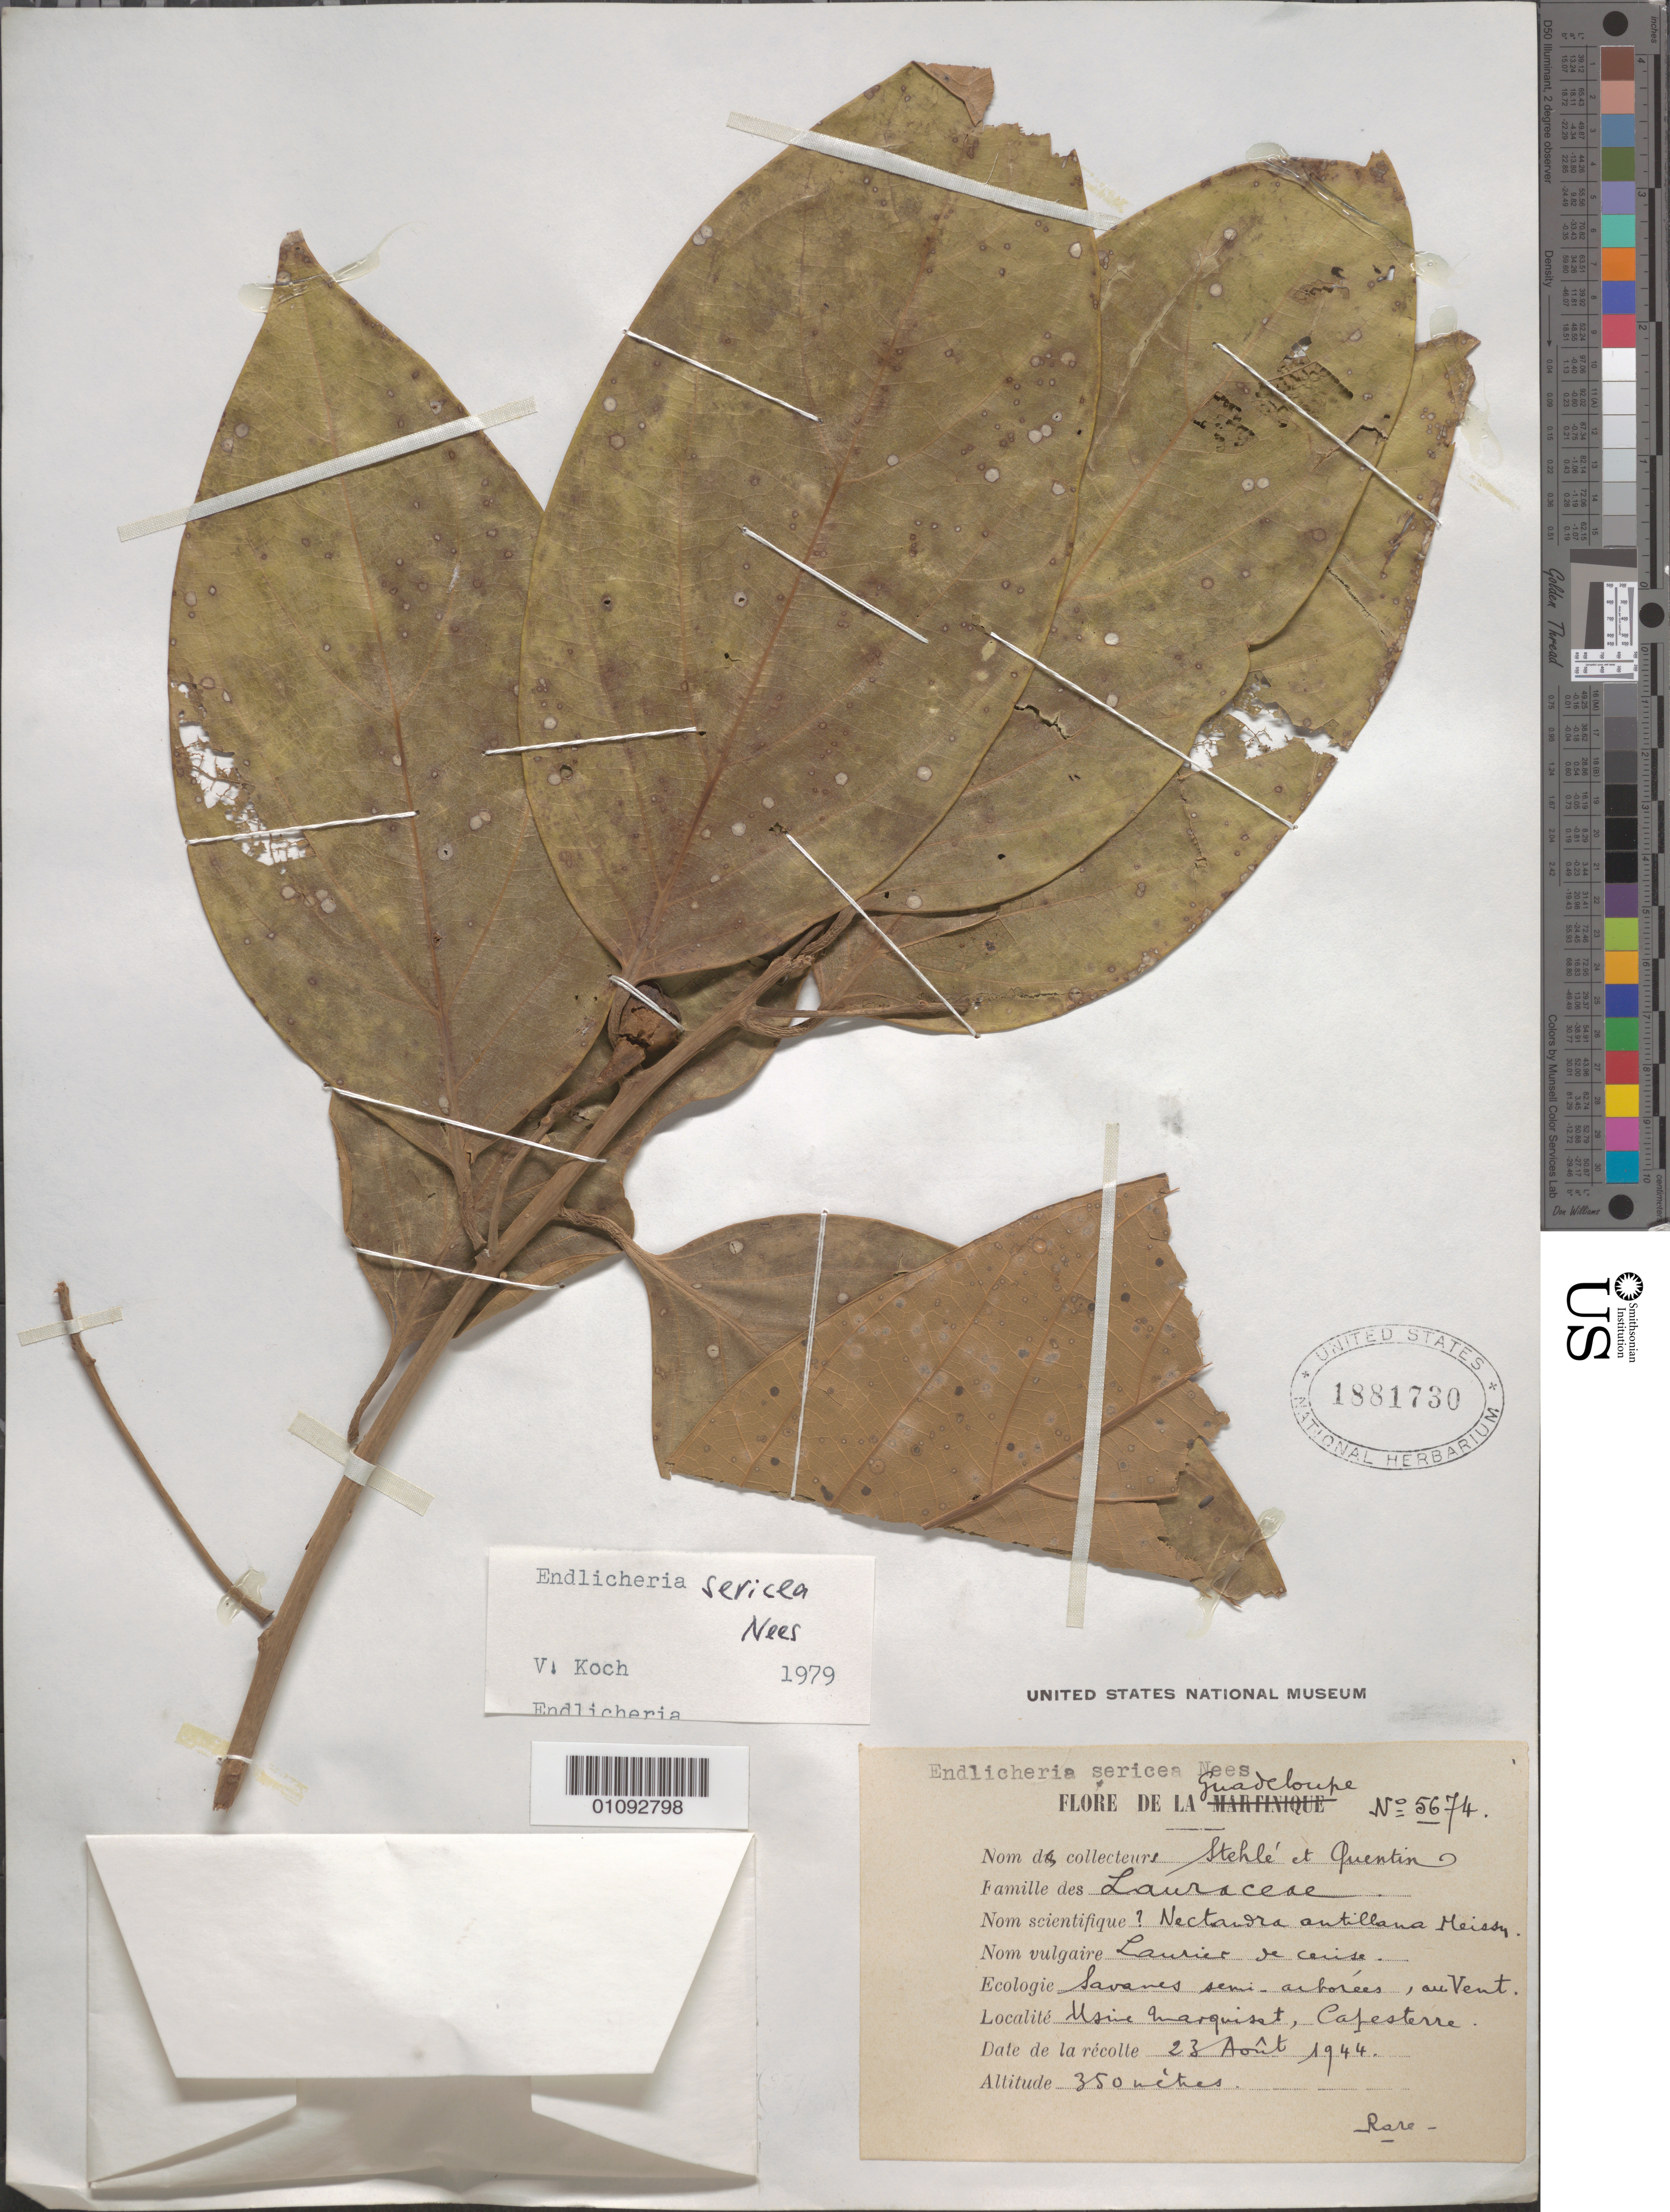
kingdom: Plantae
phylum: Tracheophyta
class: Magnoliopsida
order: Laurales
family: Lauraceae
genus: Endlicheria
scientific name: Endlicheria sericea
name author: Nees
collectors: H. Stehlé & R. Quentin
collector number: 5674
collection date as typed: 23 Aug 1944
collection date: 1944-08-23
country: Guadeloupe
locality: Usine Marquiset, Cafesterre.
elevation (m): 350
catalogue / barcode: US 1881730